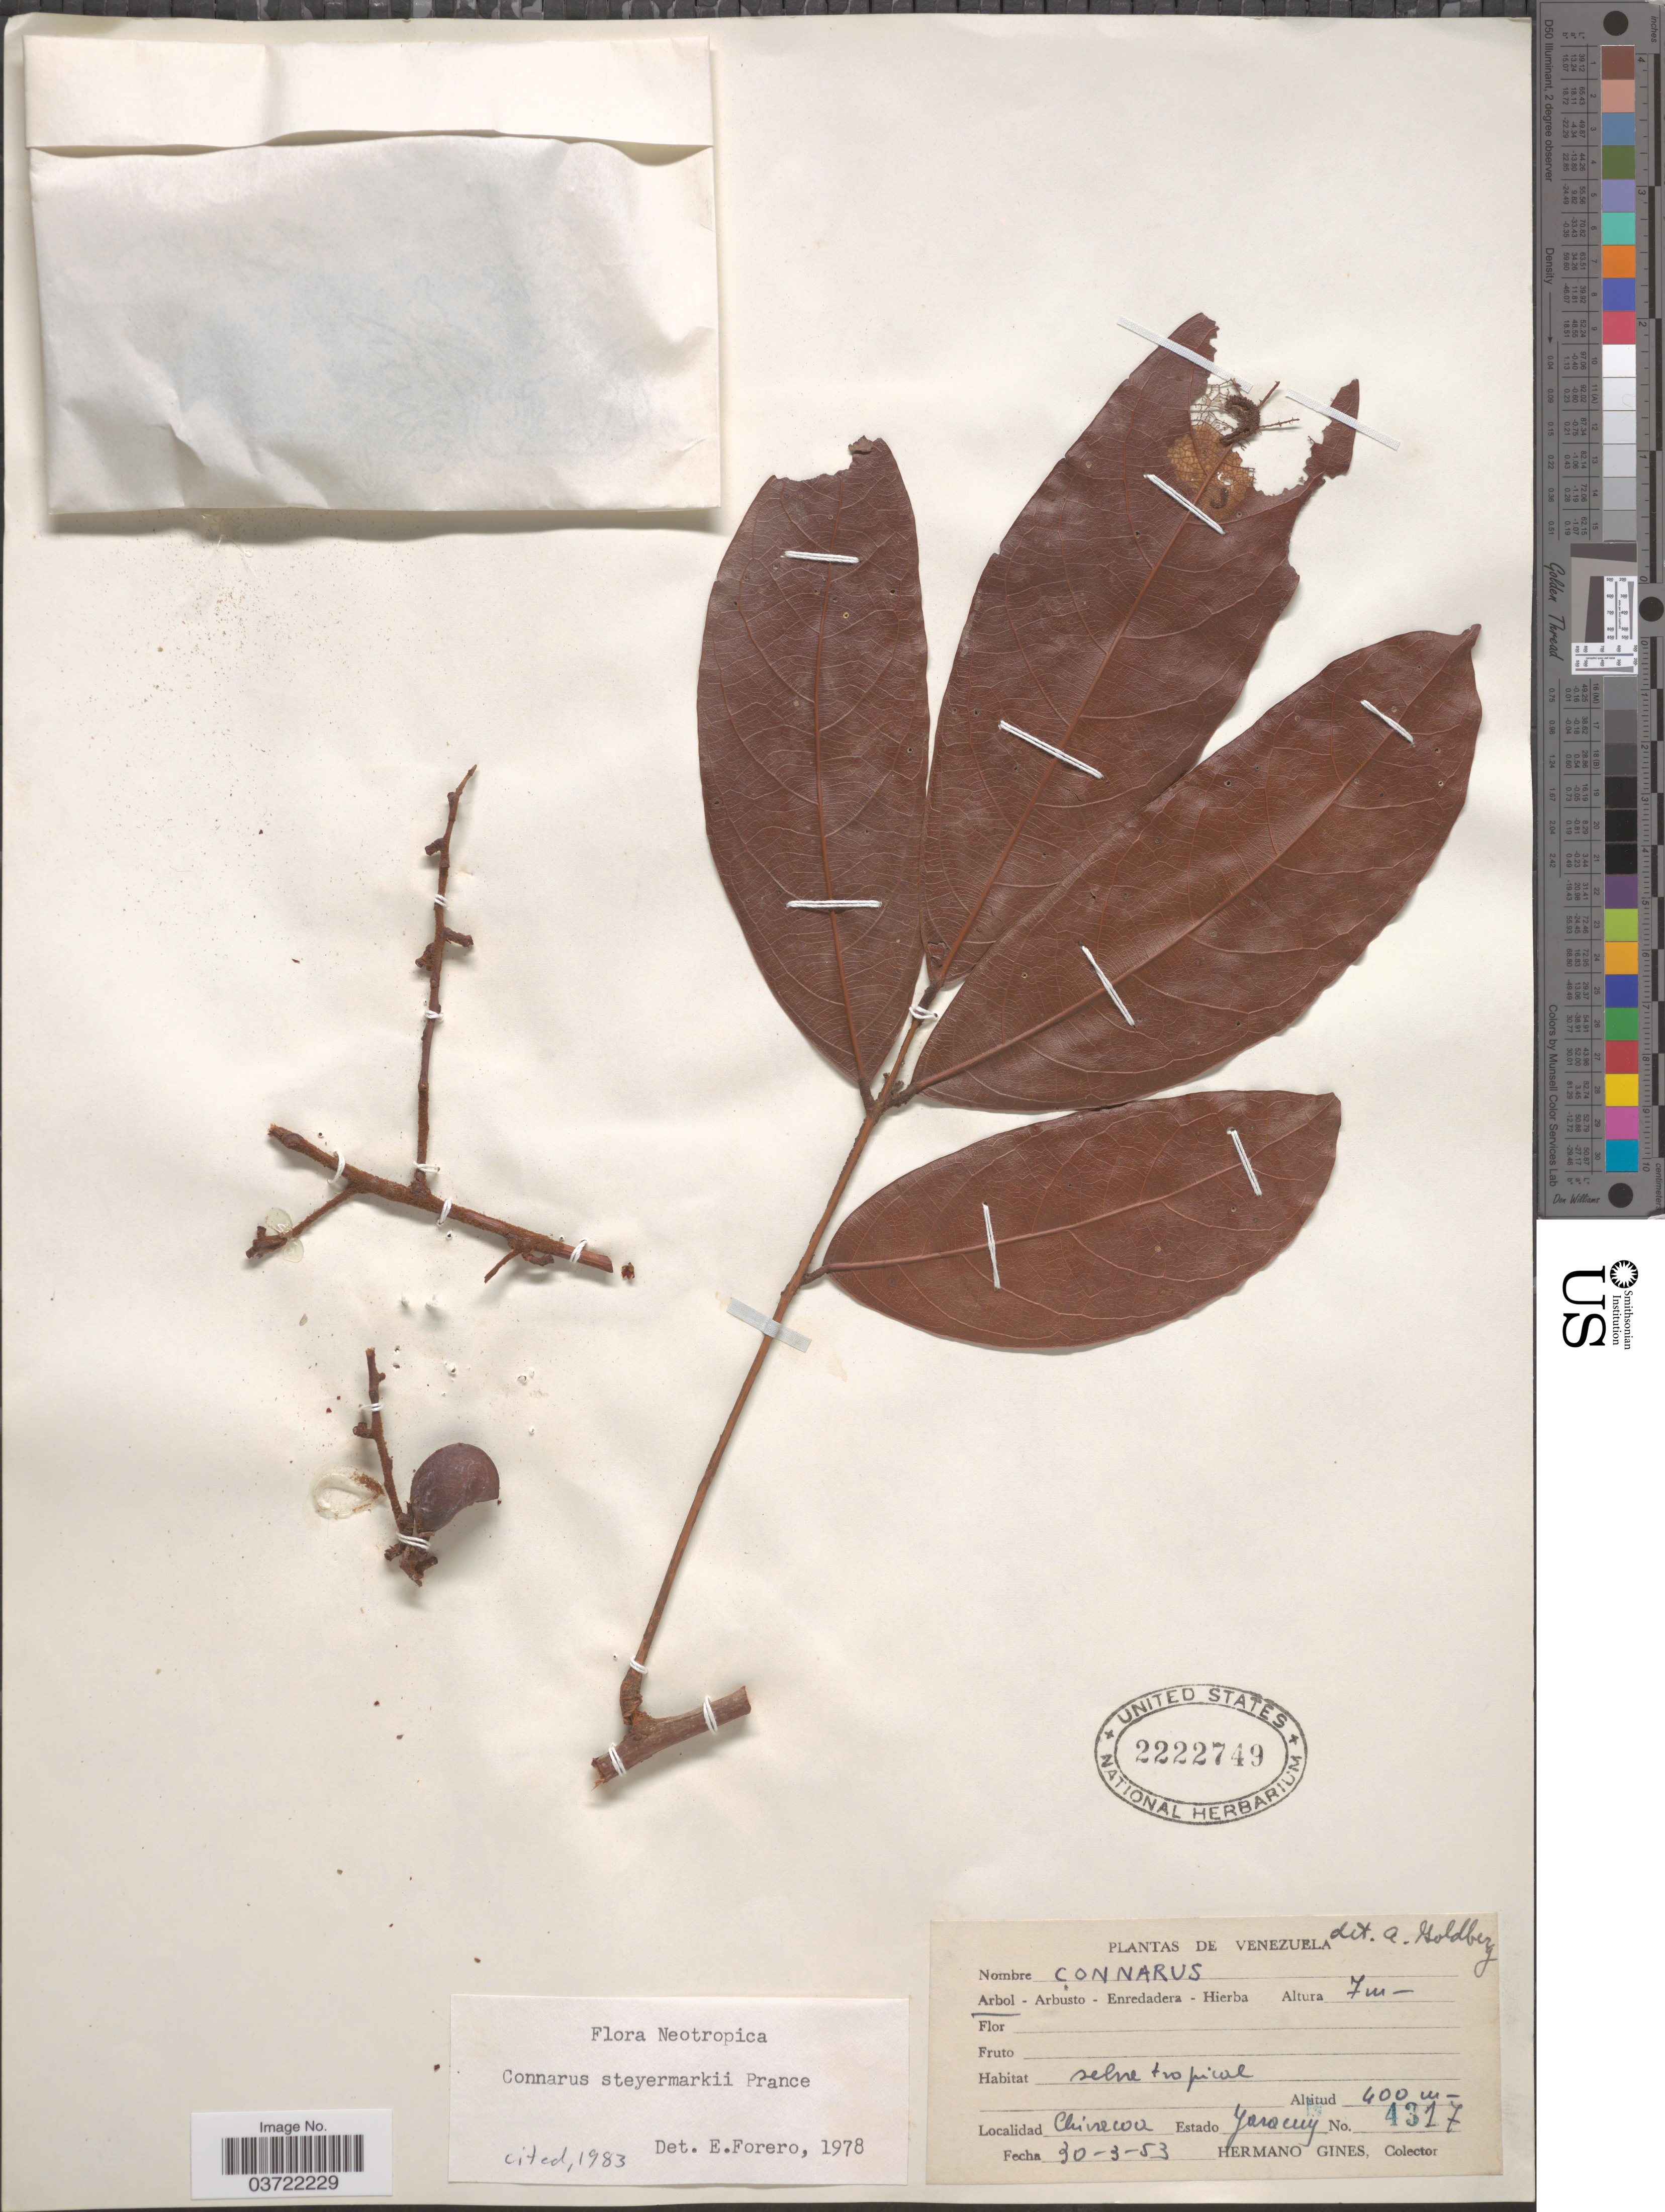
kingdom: Plantae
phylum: Tracheophyta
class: Magnoliopsida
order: Oxalidales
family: Connaraceae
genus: Connarus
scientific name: Connarus steyermarkii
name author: Prance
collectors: Bro. Gines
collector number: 4317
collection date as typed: Transcribed d/m/y: 30/3/53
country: Venezuela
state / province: Yaracuy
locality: Chivacoa.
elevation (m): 400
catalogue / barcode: US 2222749